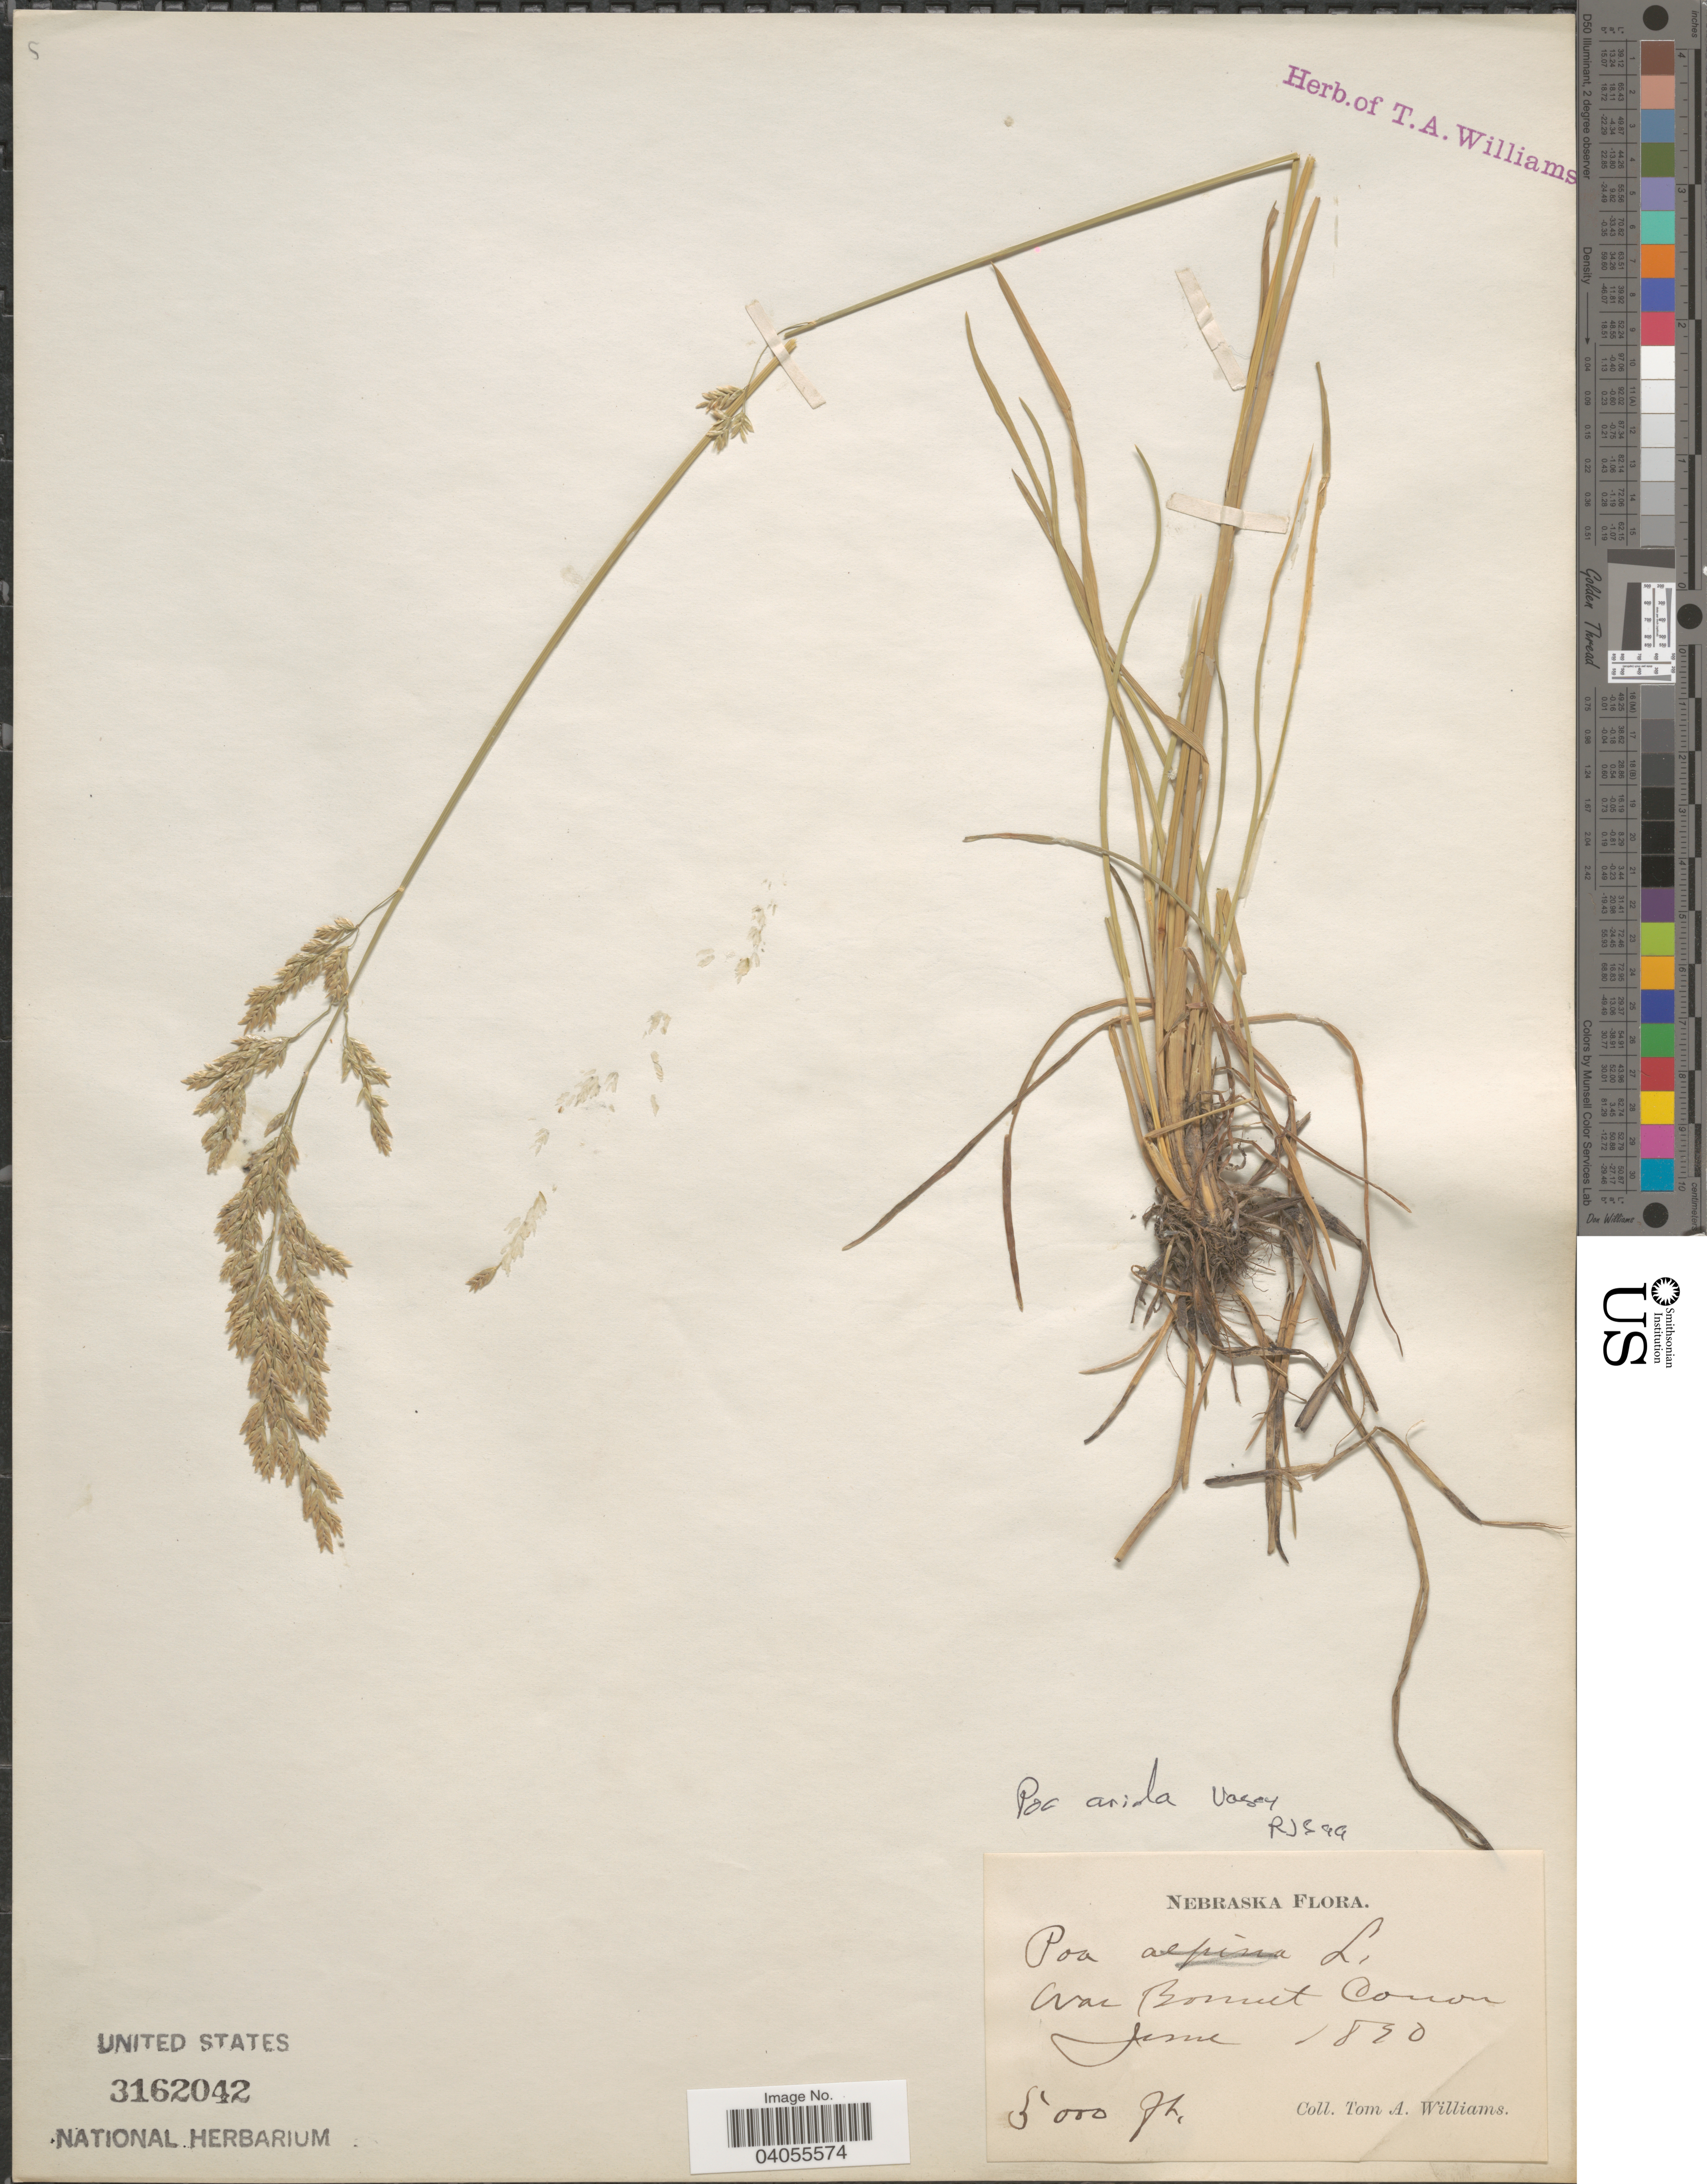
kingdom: Plantae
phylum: Tracheophyta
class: Liliopsida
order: Poales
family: Poaceae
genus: Poa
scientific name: Poa arida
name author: Vasey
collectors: T. Williams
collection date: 1890-06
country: United States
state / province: Nebraska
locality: War Bonnet Canon.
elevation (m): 1524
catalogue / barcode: US 3162042